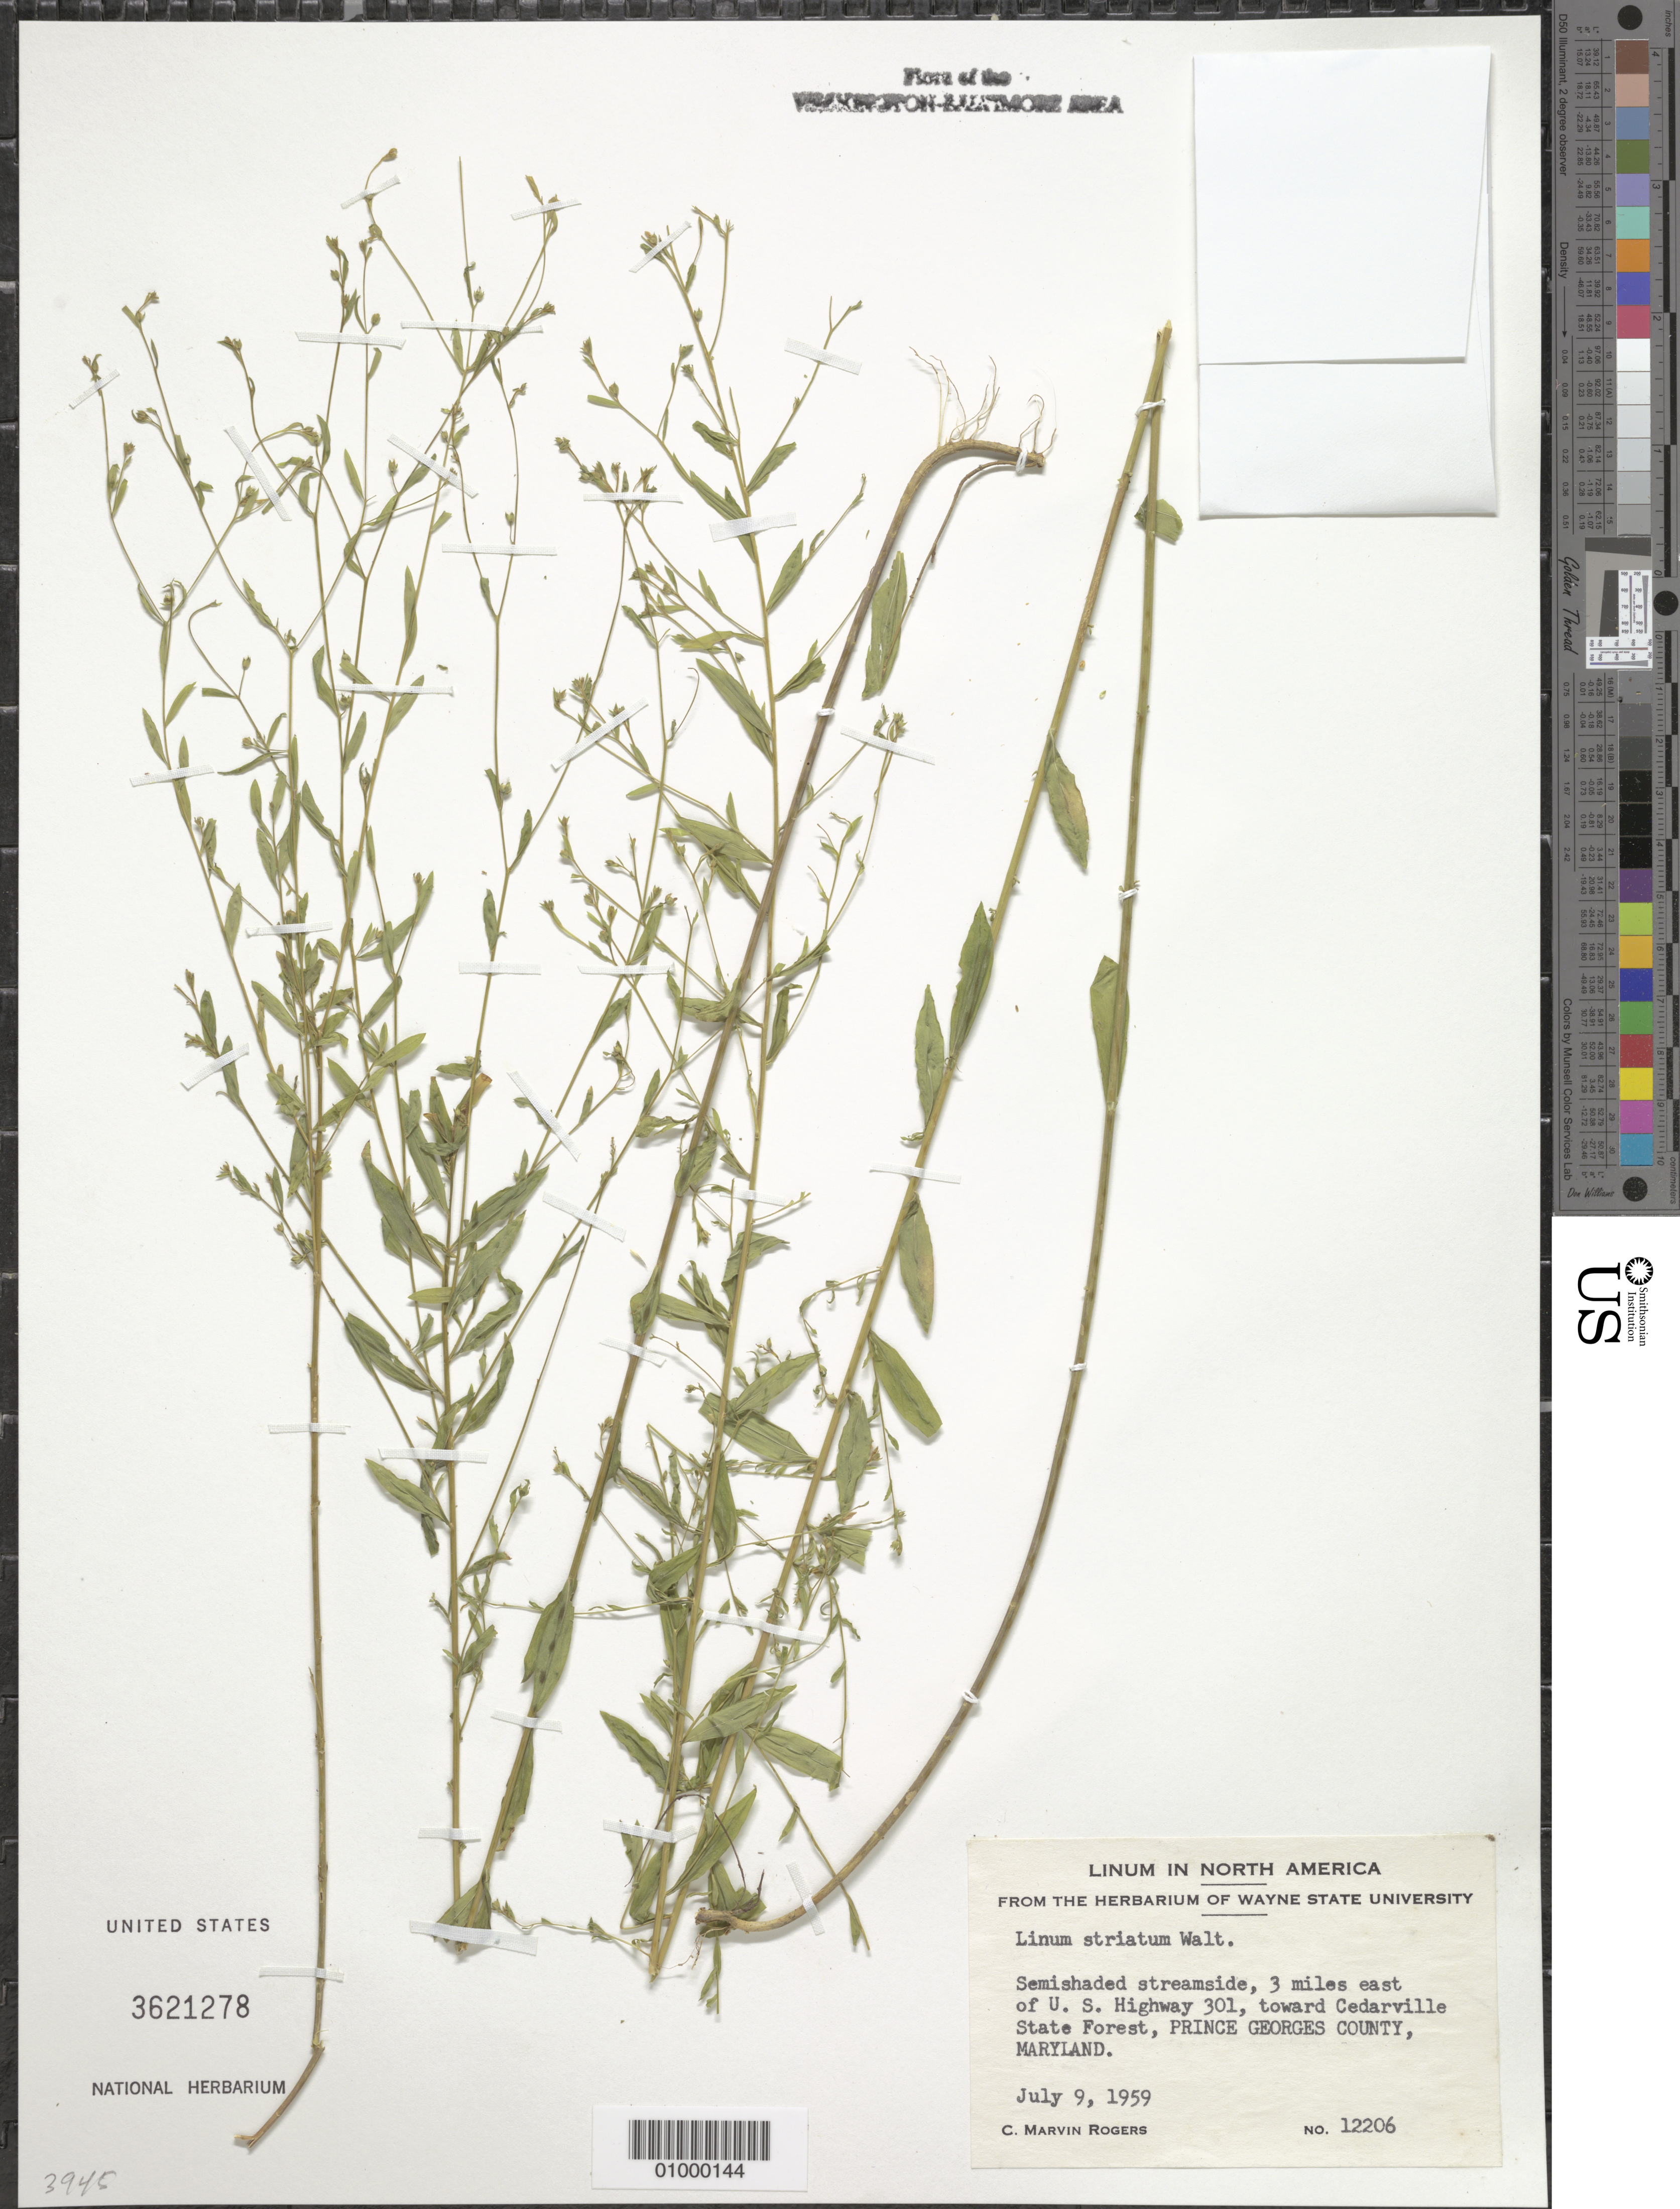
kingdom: Plantae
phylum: Tracheophyta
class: Magnoliopsida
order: Malpighiales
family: Linaceae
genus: Linum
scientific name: Linum striatum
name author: Walter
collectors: C. M. Rogers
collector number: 12206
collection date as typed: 09 Jul 1959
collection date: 1959-07-09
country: United States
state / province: Maryland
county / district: Prince George's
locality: East of Hwy. 301 Toward Cedarville State Forest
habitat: Semishaded streamside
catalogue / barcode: US 3621278